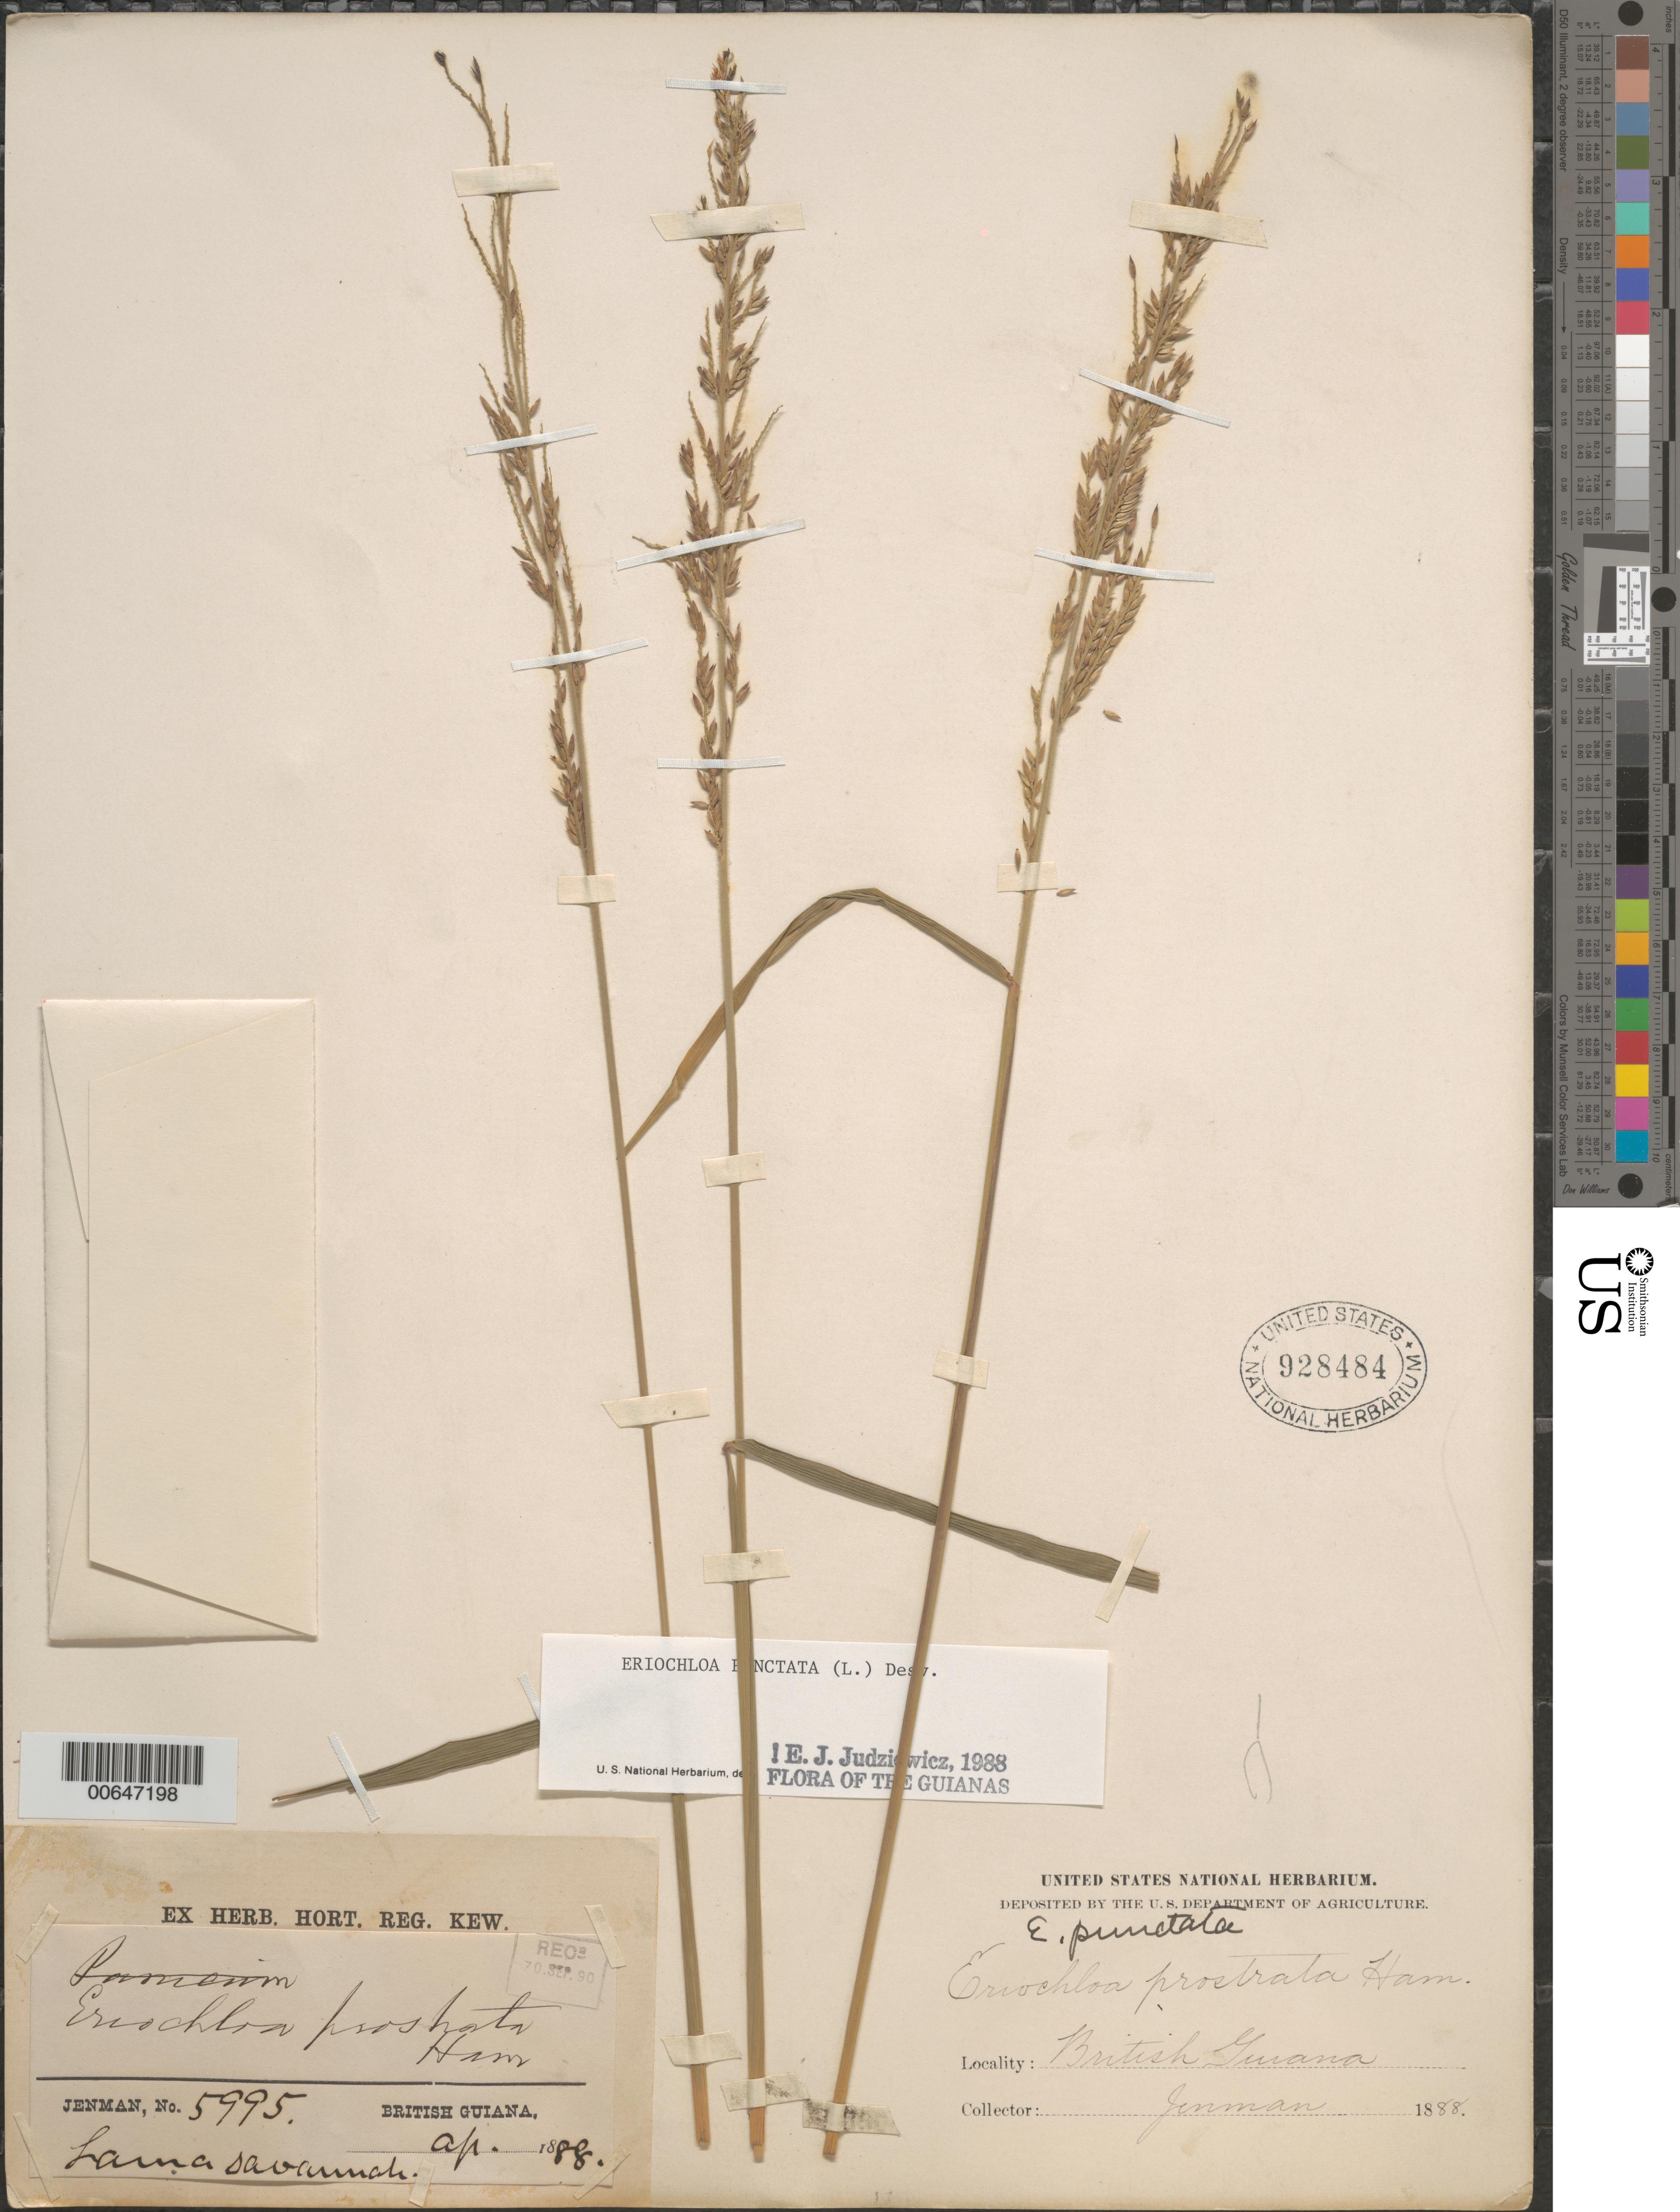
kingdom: Plantae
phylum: Tracheophyta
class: Liliopsida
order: Poales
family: Poaceae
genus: Eriochloa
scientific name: Eriochloa punctata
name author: (L.) Desv. ex Ham.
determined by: Judziewicz, E. J.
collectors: G. S. Jenman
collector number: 5995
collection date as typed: April 1888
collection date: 1888-04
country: Guyana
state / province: Demerara-Mahaica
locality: Lama Savanna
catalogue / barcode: US 928484